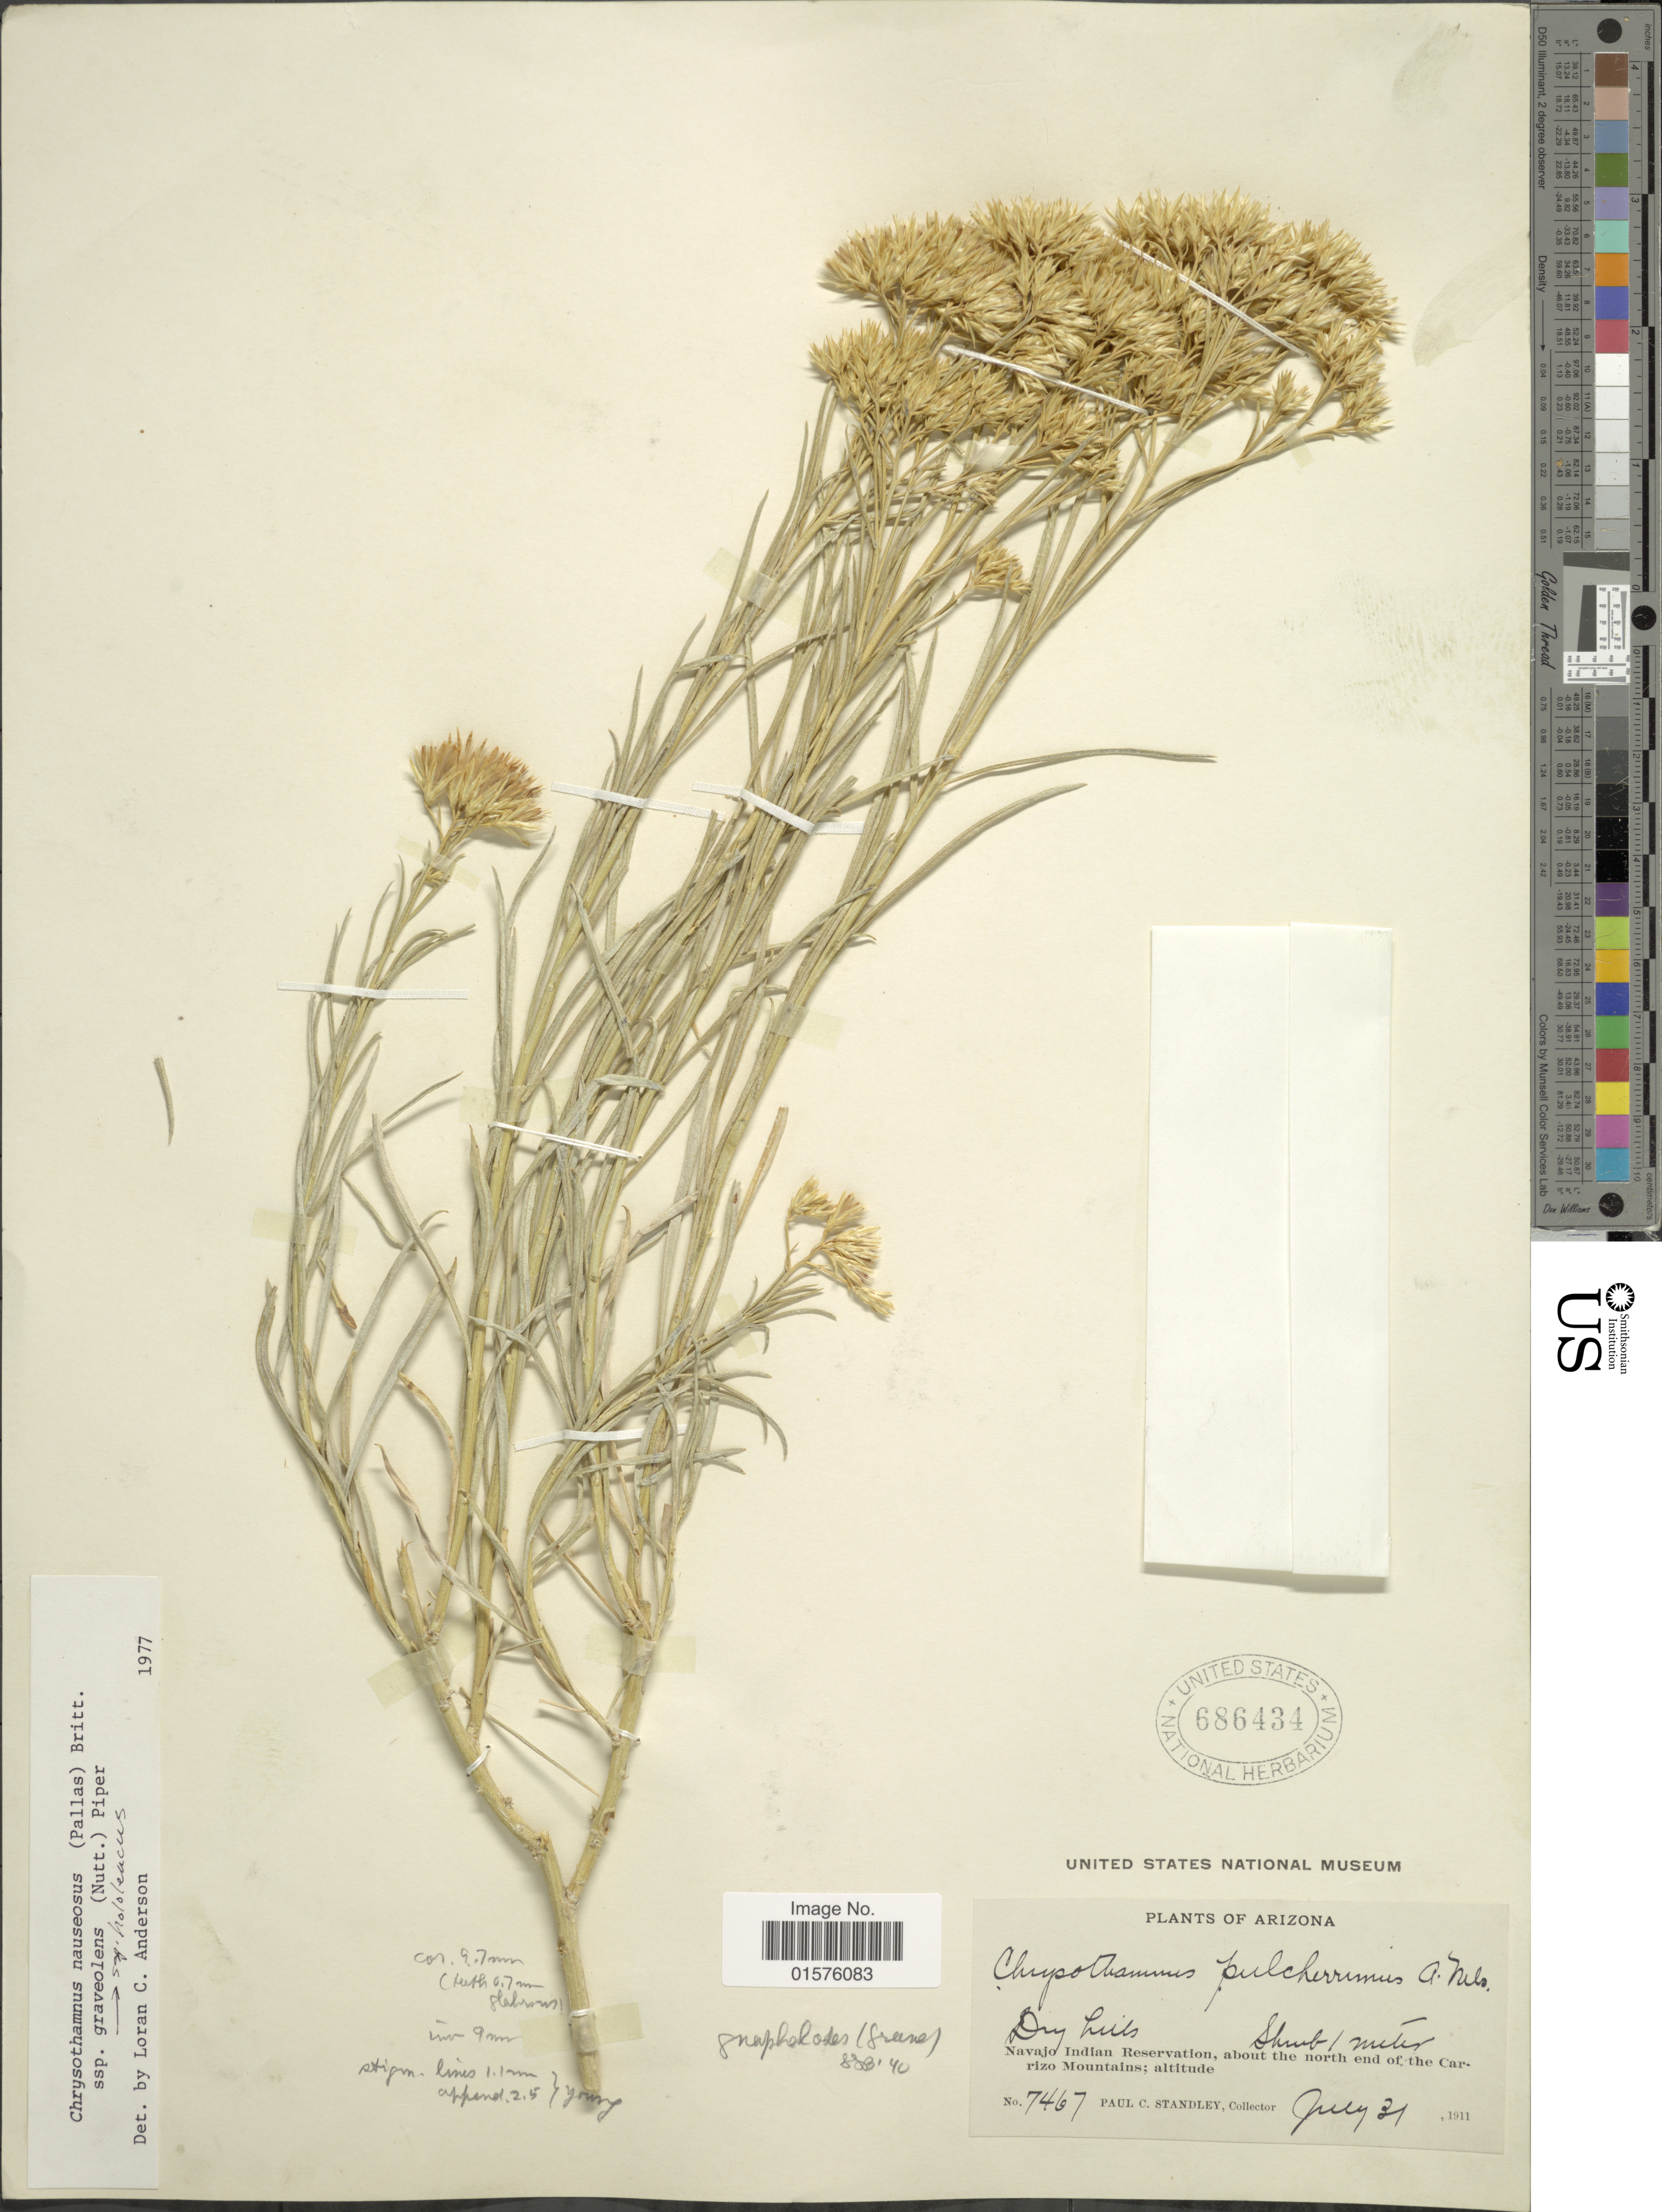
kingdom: Plantae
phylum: Tracheophyta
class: Magnoliopsida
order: Asterales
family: Asteraceae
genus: Ericameria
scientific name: Ericameria nauseosa var. graveolens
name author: (Nutt.) Reveal & Schuyler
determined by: Urbatsch, Lowell E., Curator (LSU), Louisiana State University (UNITED STATES)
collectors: P. C. Standley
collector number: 7467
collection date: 1911-07-31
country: United States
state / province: Arizona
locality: Navajo Indian Reservation, about the north end of the Carizo Mountains.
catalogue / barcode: US 686434